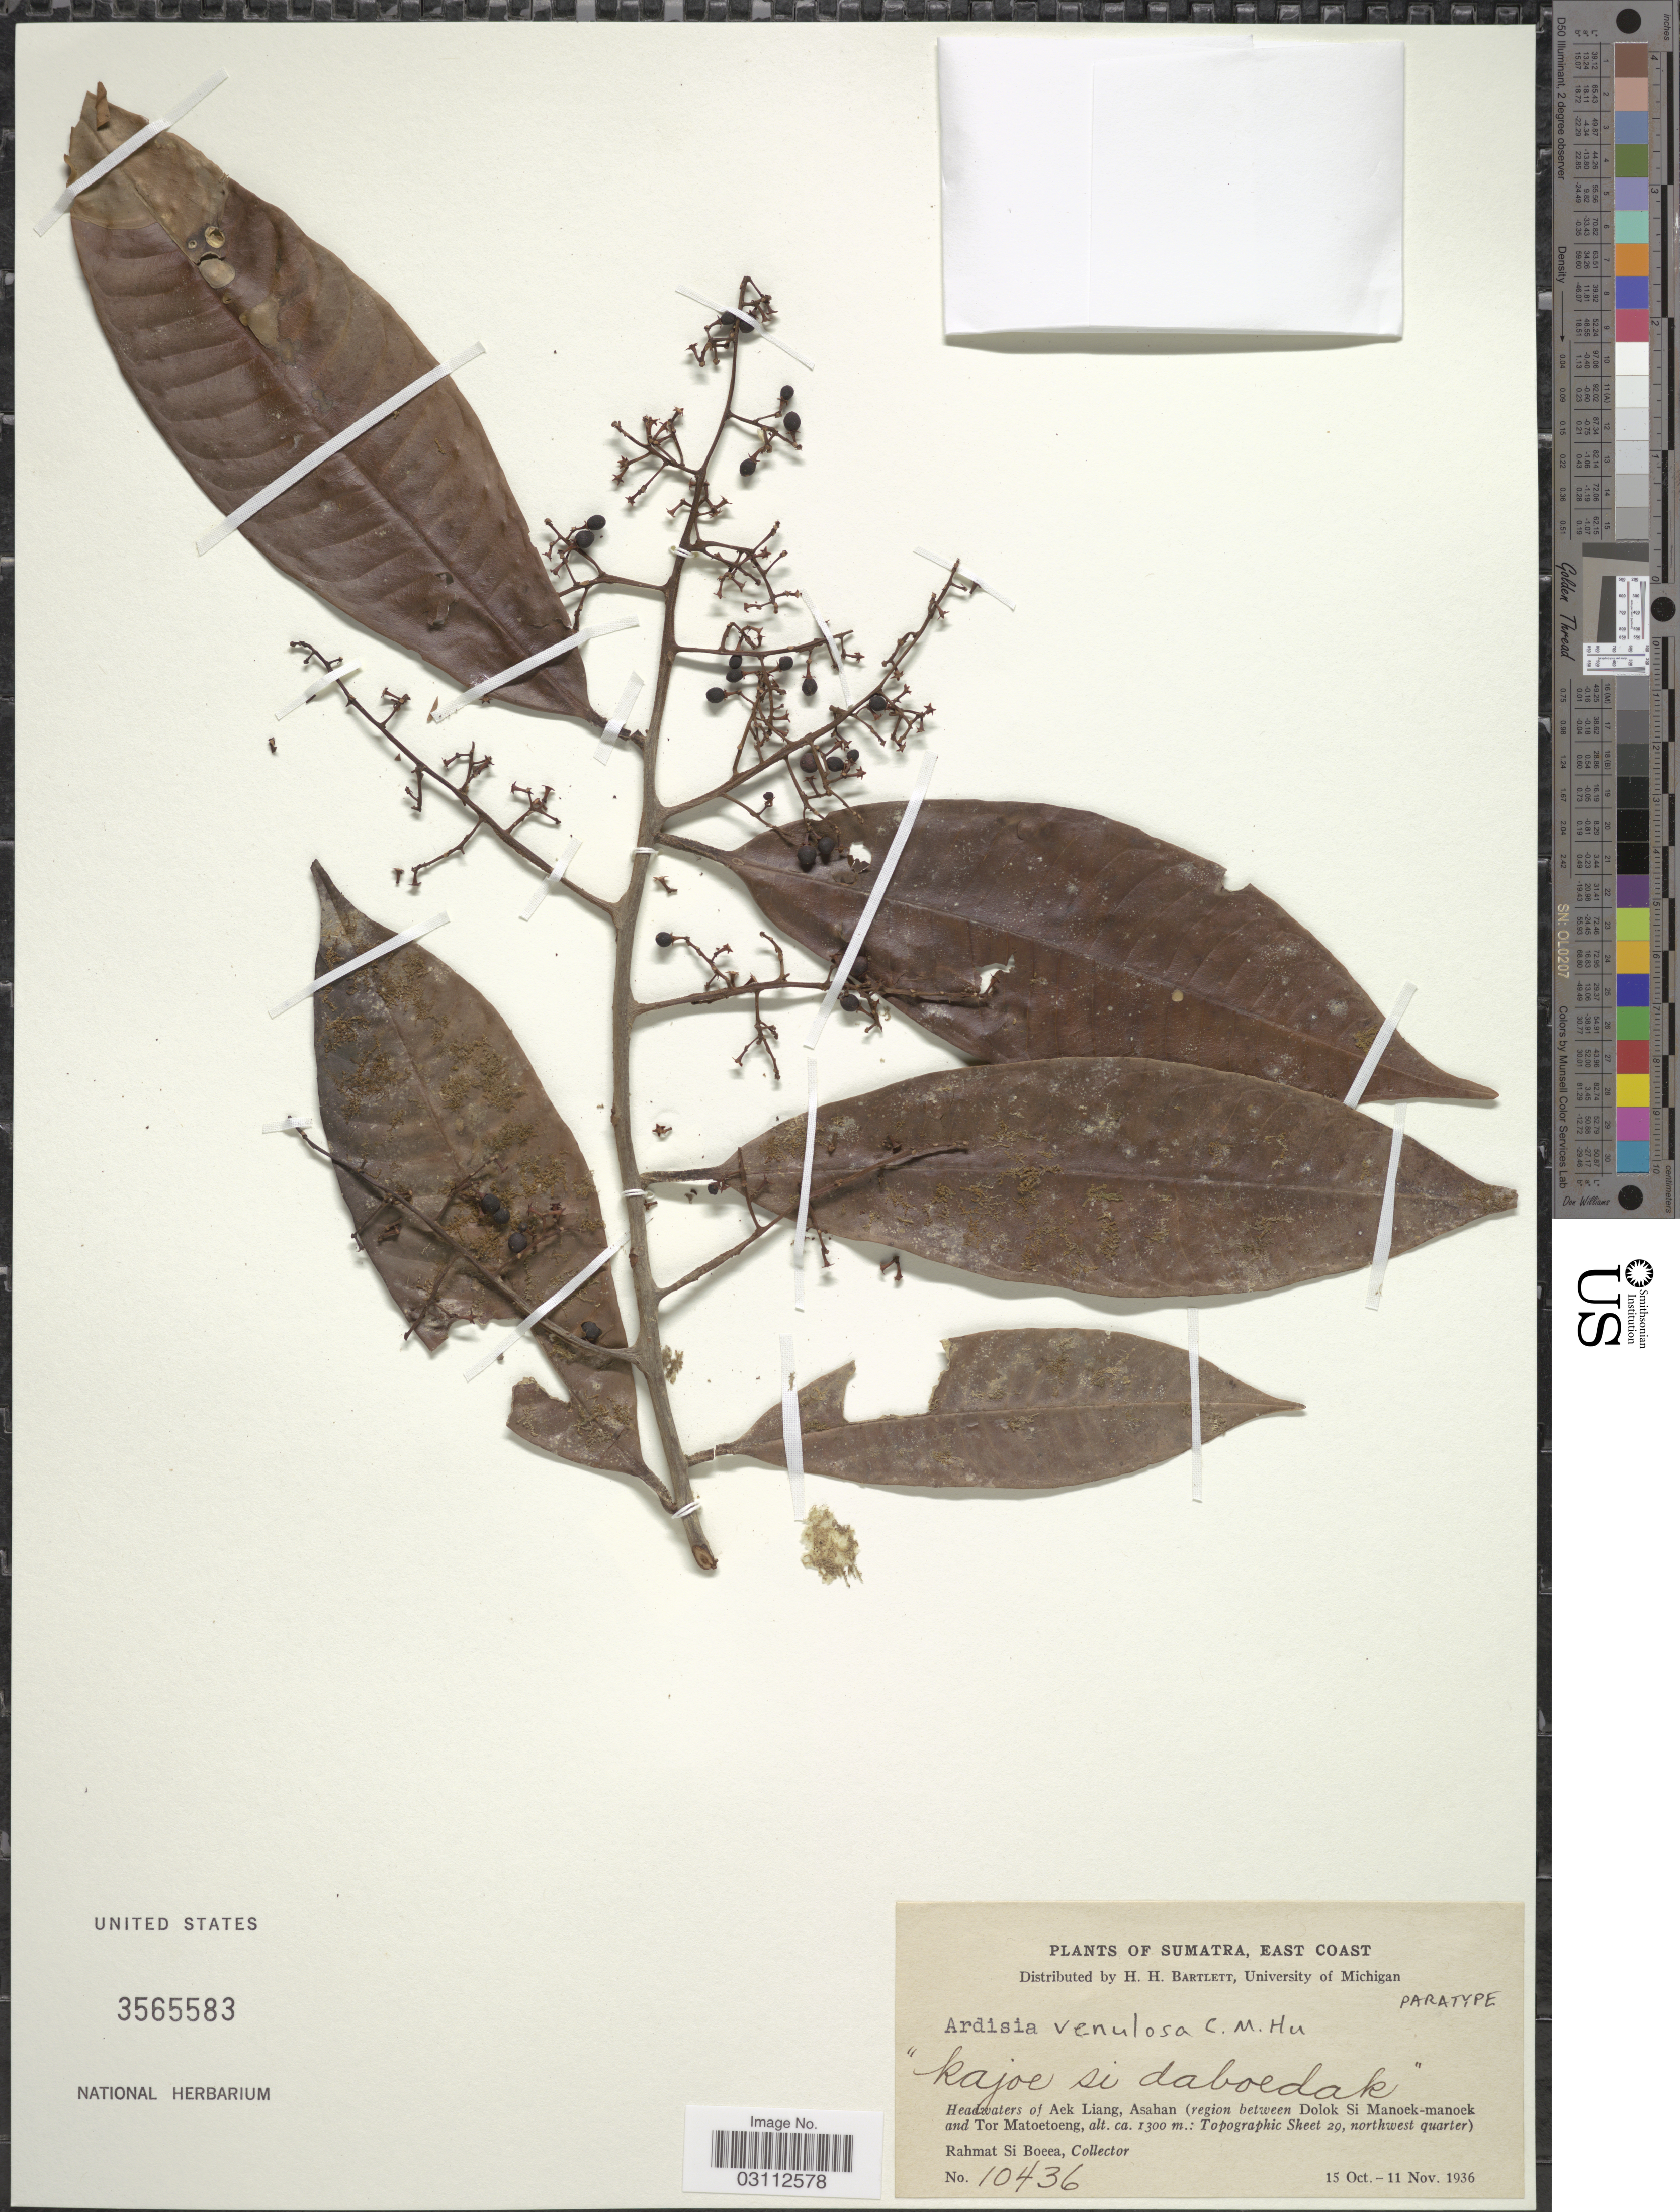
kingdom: Plantae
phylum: Tracheophyta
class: Magnoliopsida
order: Ericales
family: Primulaceae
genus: Ardisia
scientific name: Ardisia venulosa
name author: C.M. Hu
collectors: Rahmat Si Boeea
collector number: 10436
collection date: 1936-10-15/1936-11-11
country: Indonesia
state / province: Sumatra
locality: East Coast. Headwaters of Aek Liang, Asahan (region between Dolok Si Manoek-manoek and Tor Matoetoeng: Topographic Sheet 29, northwest quarter).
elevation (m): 1300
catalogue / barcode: US 3565583